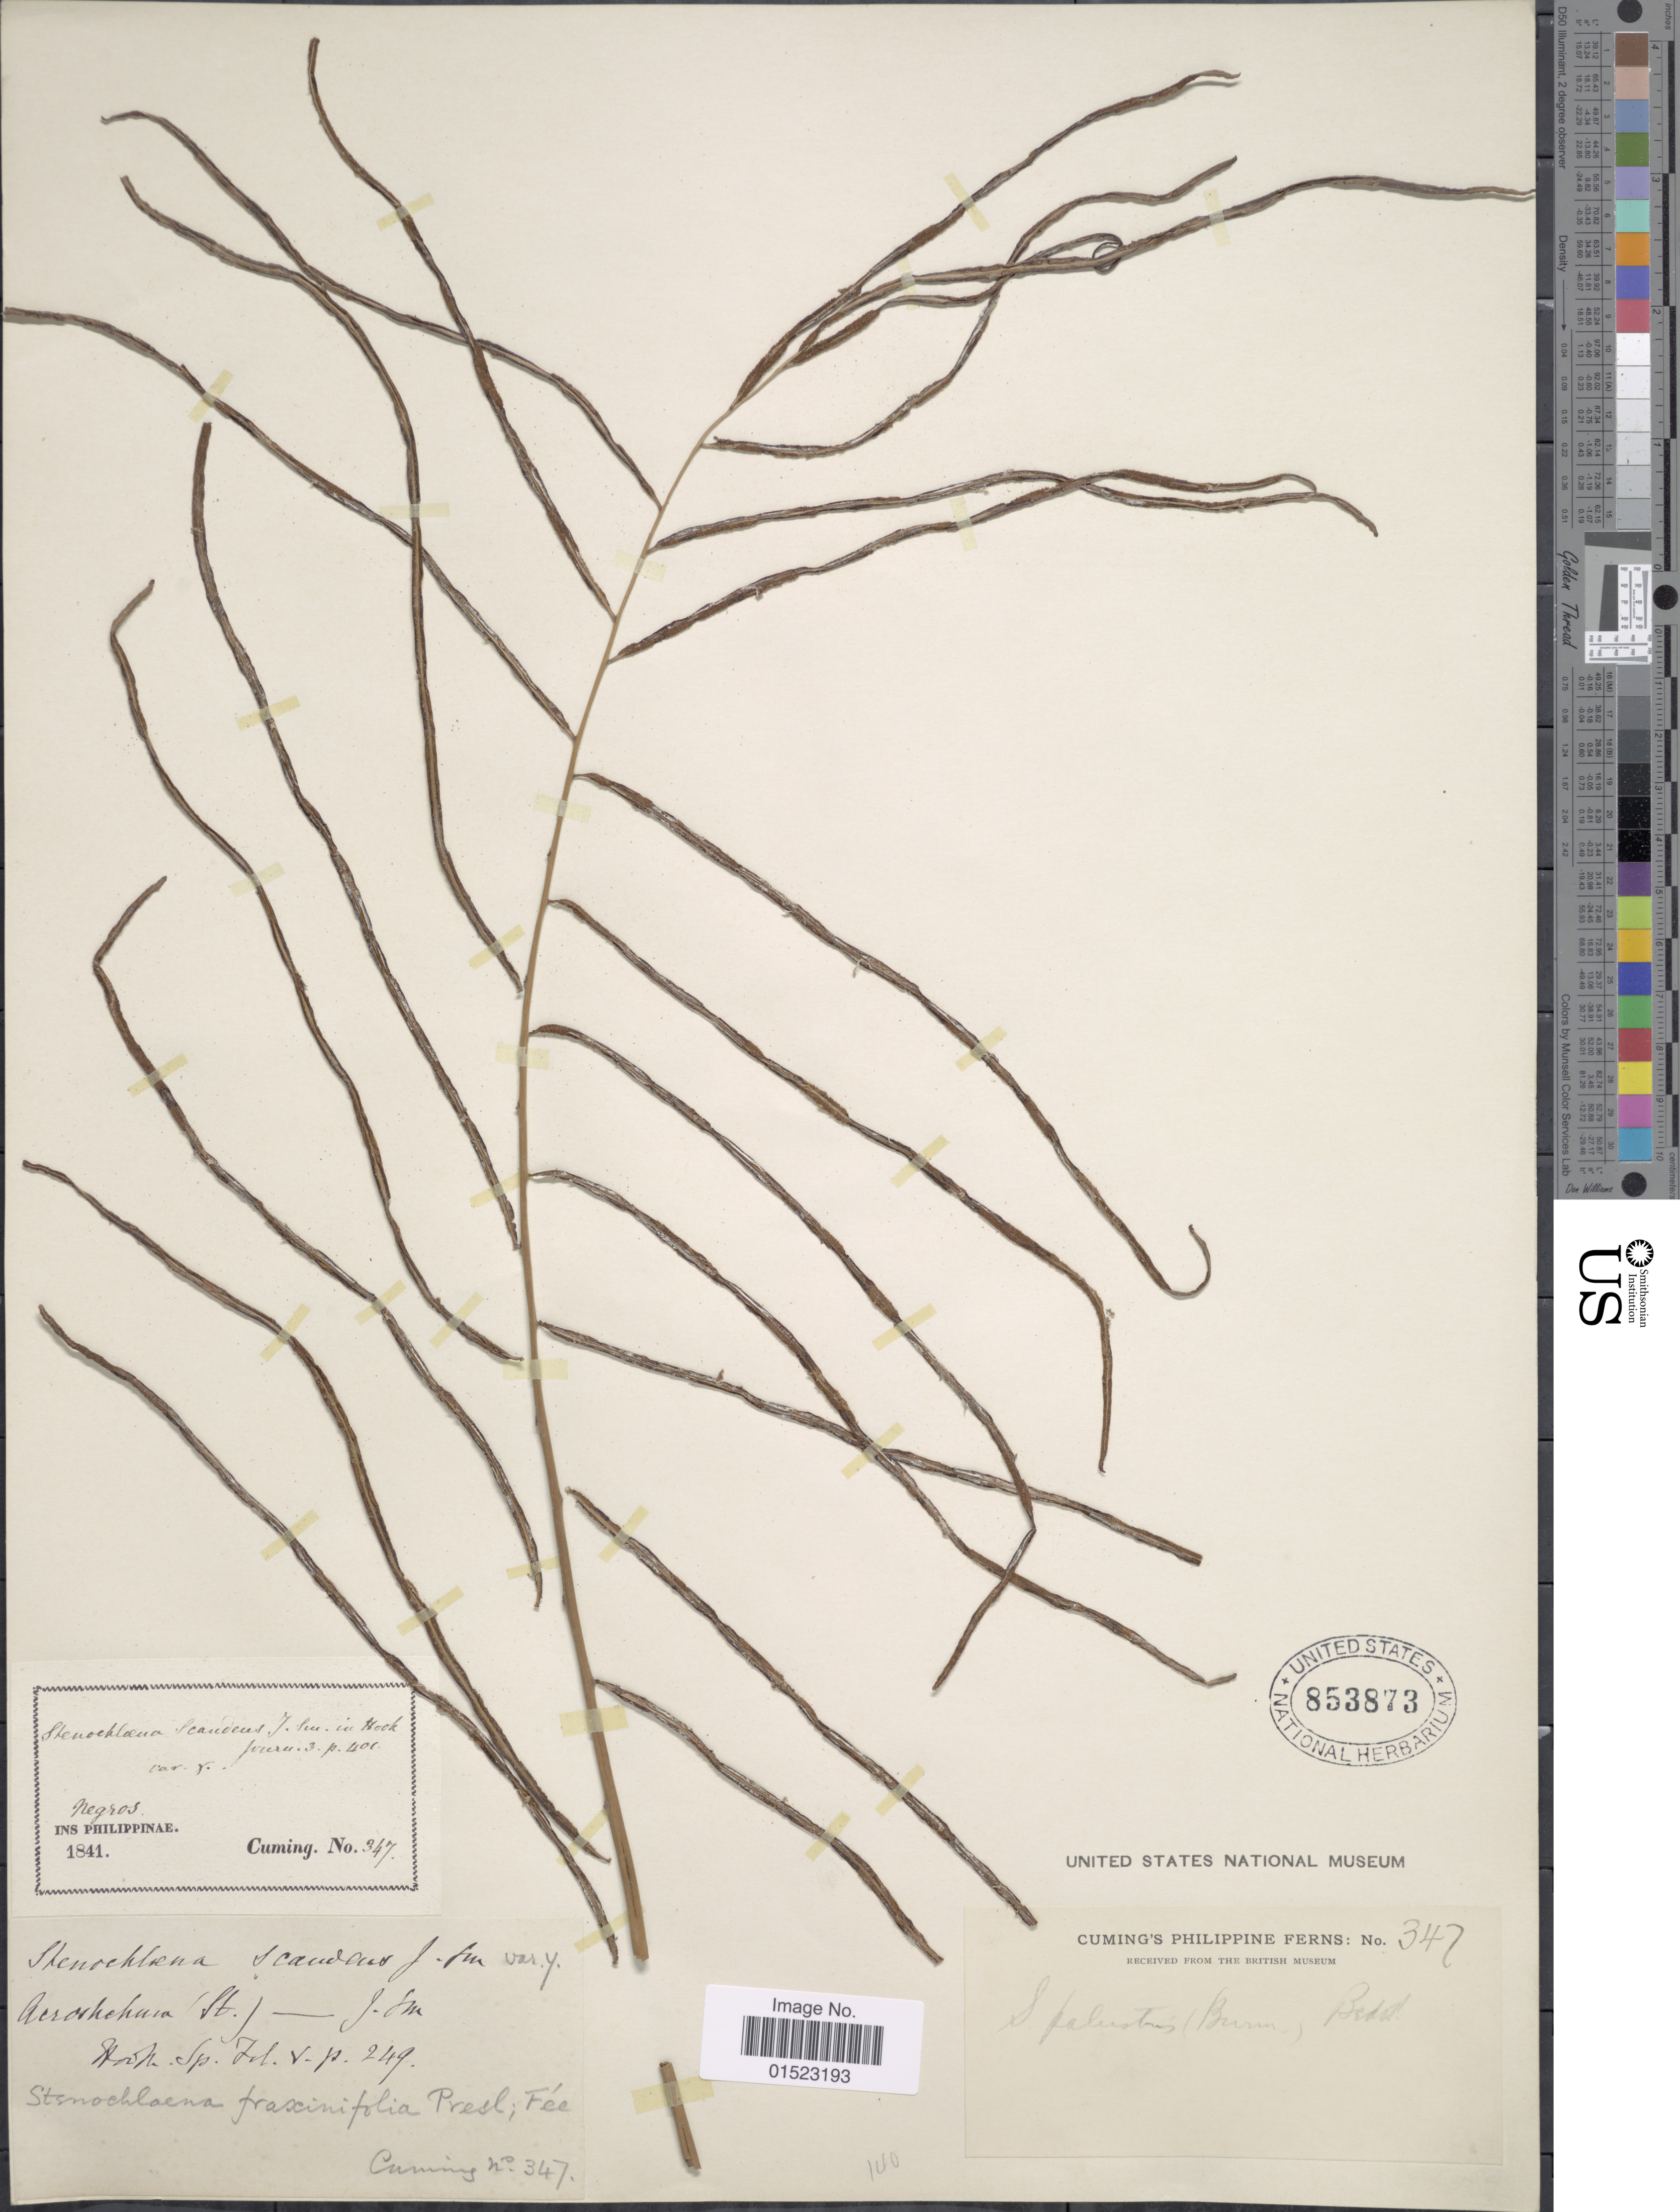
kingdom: Plantae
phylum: Tracheophyta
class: Polypodiopsida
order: Polypodiales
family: Blechnaceae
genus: Stenochlaena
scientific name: Stenochlaena palustris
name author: (Burm. f.) Bedd.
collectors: -. Cuming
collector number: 347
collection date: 1841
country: Philippines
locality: Negros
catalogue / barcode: US 853873